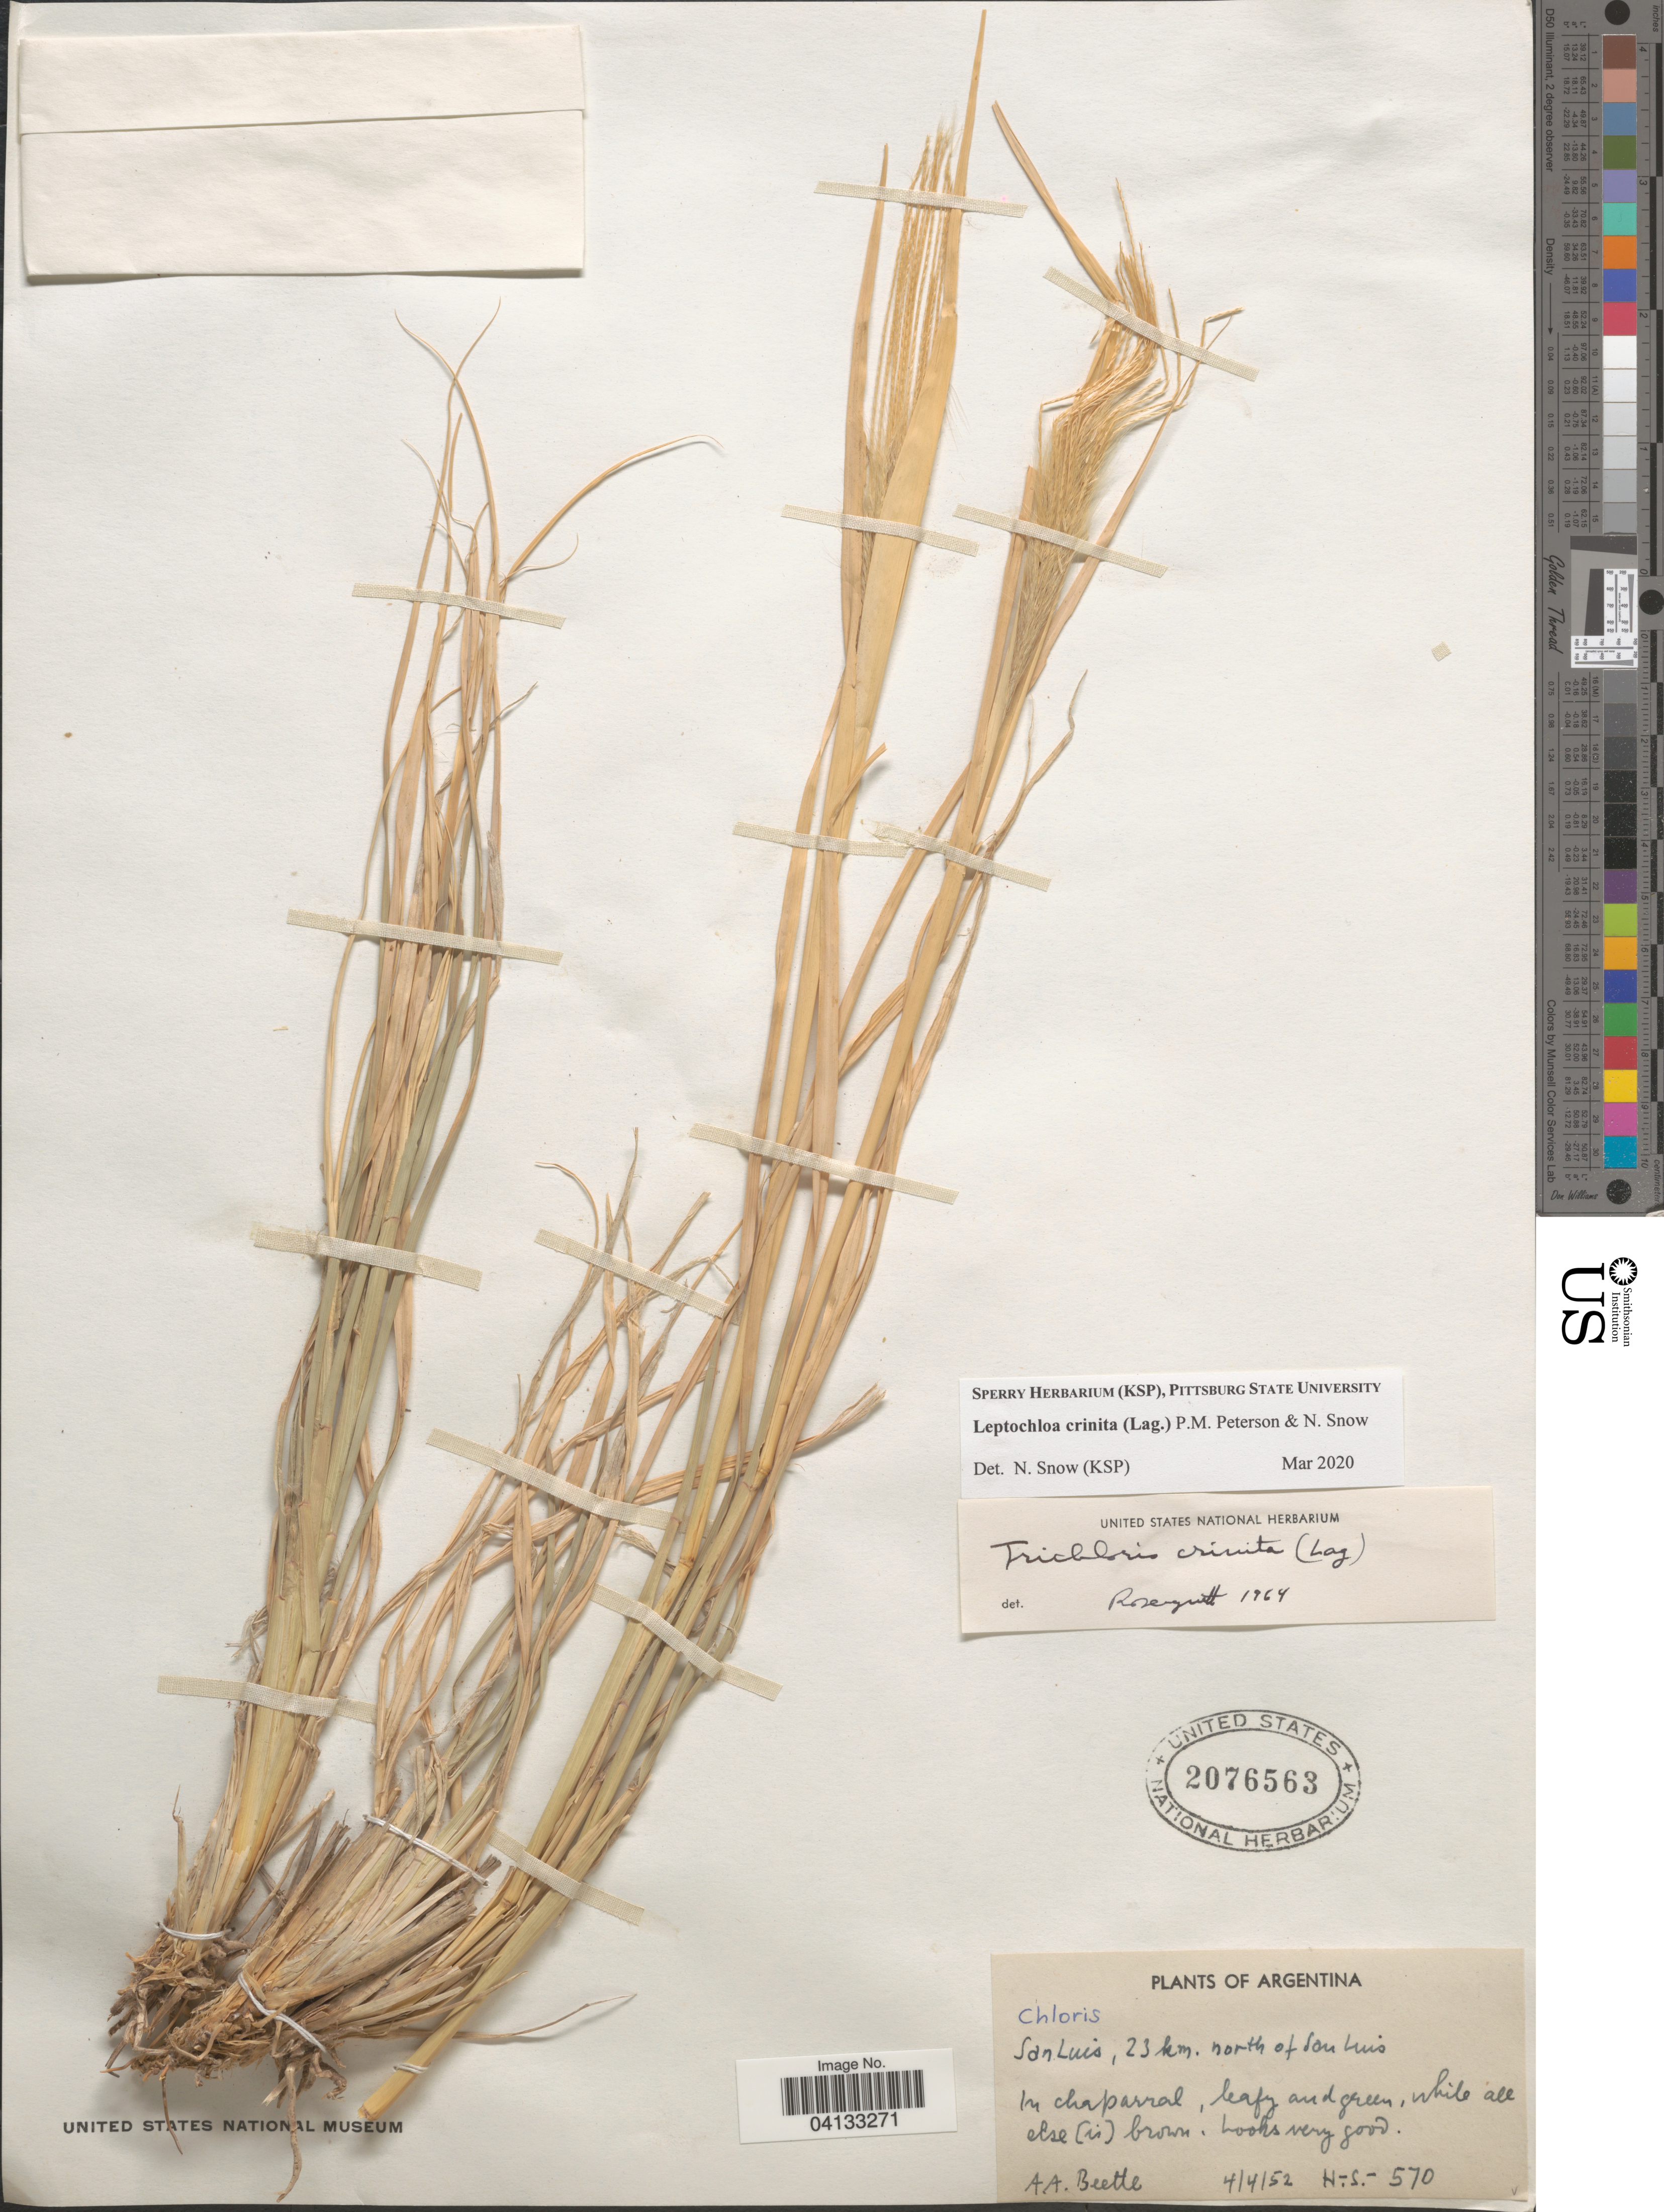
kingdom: Plantae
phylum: Tracheophyta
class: Liliopsida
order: Poales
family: Poaceae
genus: Leptochloa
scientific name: Leptochloa crinita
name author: (Lag.) P.M. Peterson & N. Snow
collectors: A. A. Beetle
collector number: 570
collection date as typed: Transcribed d/m/y: 4/4/52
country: Argentina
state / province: San Luis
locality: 23 km. north of San Luis.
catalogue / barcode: US 2076563